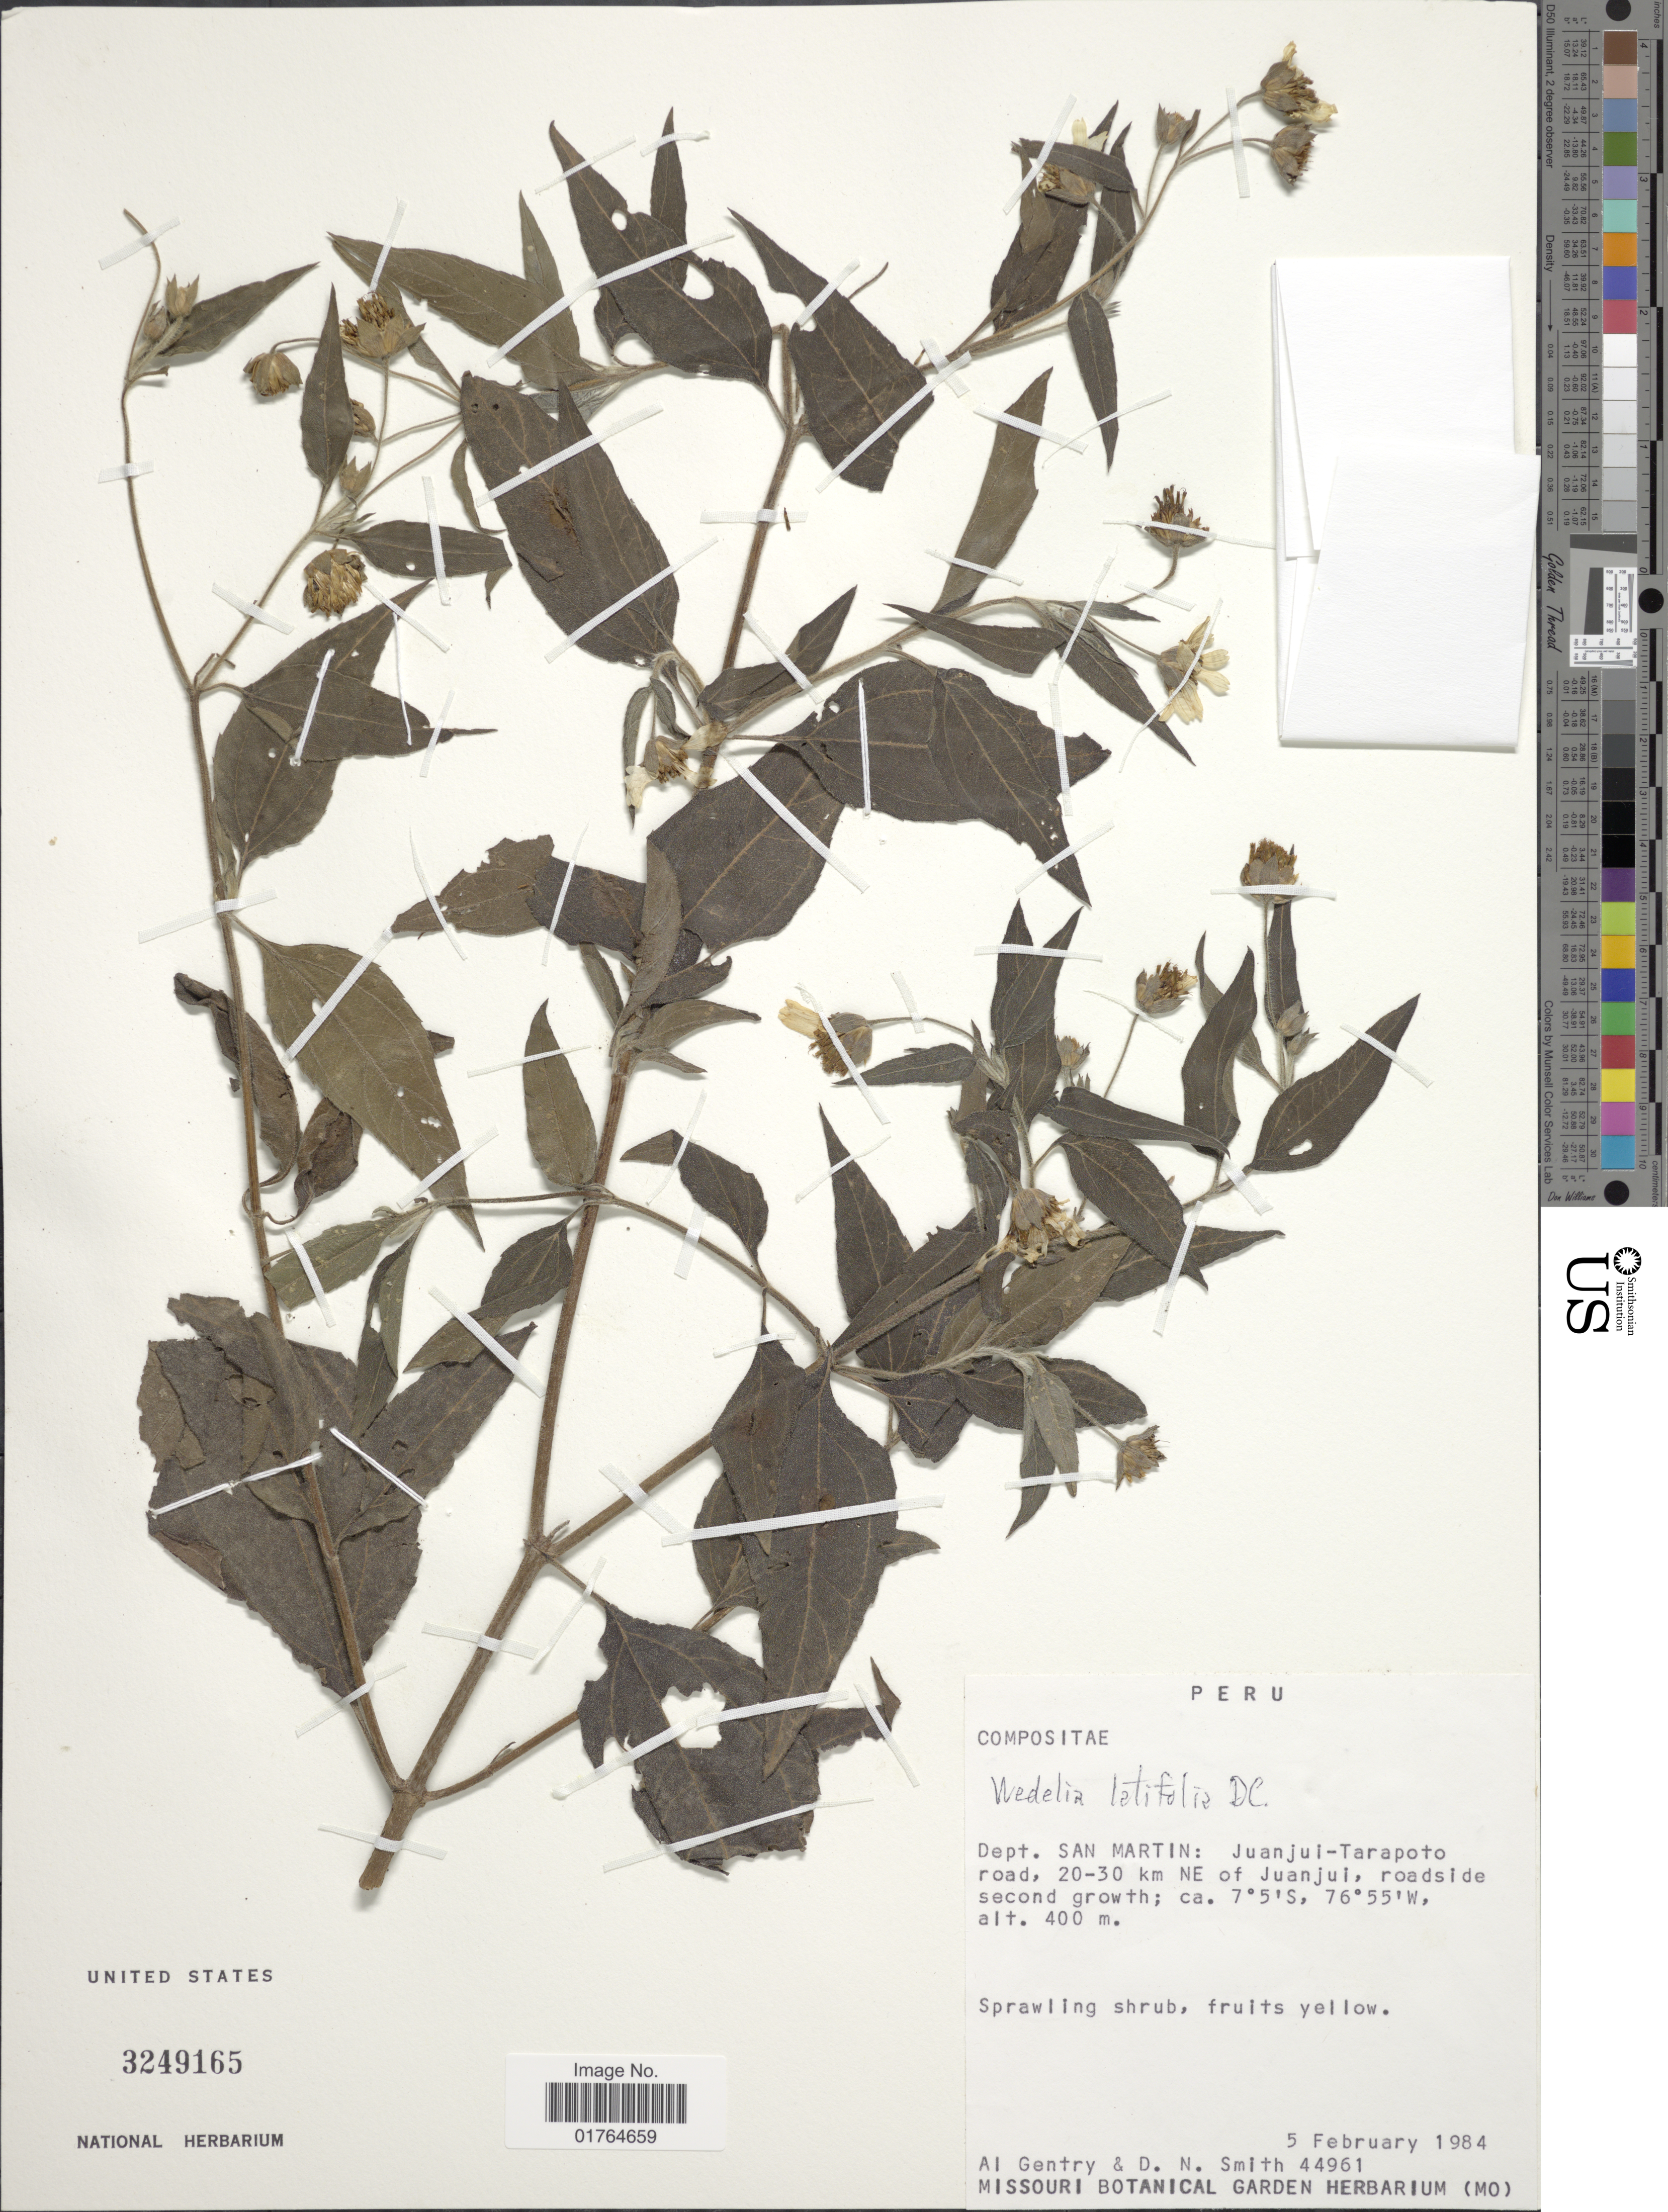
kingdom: Plantae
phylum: Tracheophyta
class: Magnoliopsida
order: Asterales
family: Asteraceae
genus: Wedelia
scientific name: Wedelia latifolia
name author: DC.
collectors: A. H. Gentry & D. Smith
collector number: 44961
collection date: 1984-02-05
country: Peru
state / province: San Martín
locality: Juanjui-Tarapoto road, 20-30 km NE of Juanjui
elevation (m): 400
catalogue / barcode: US 3249165